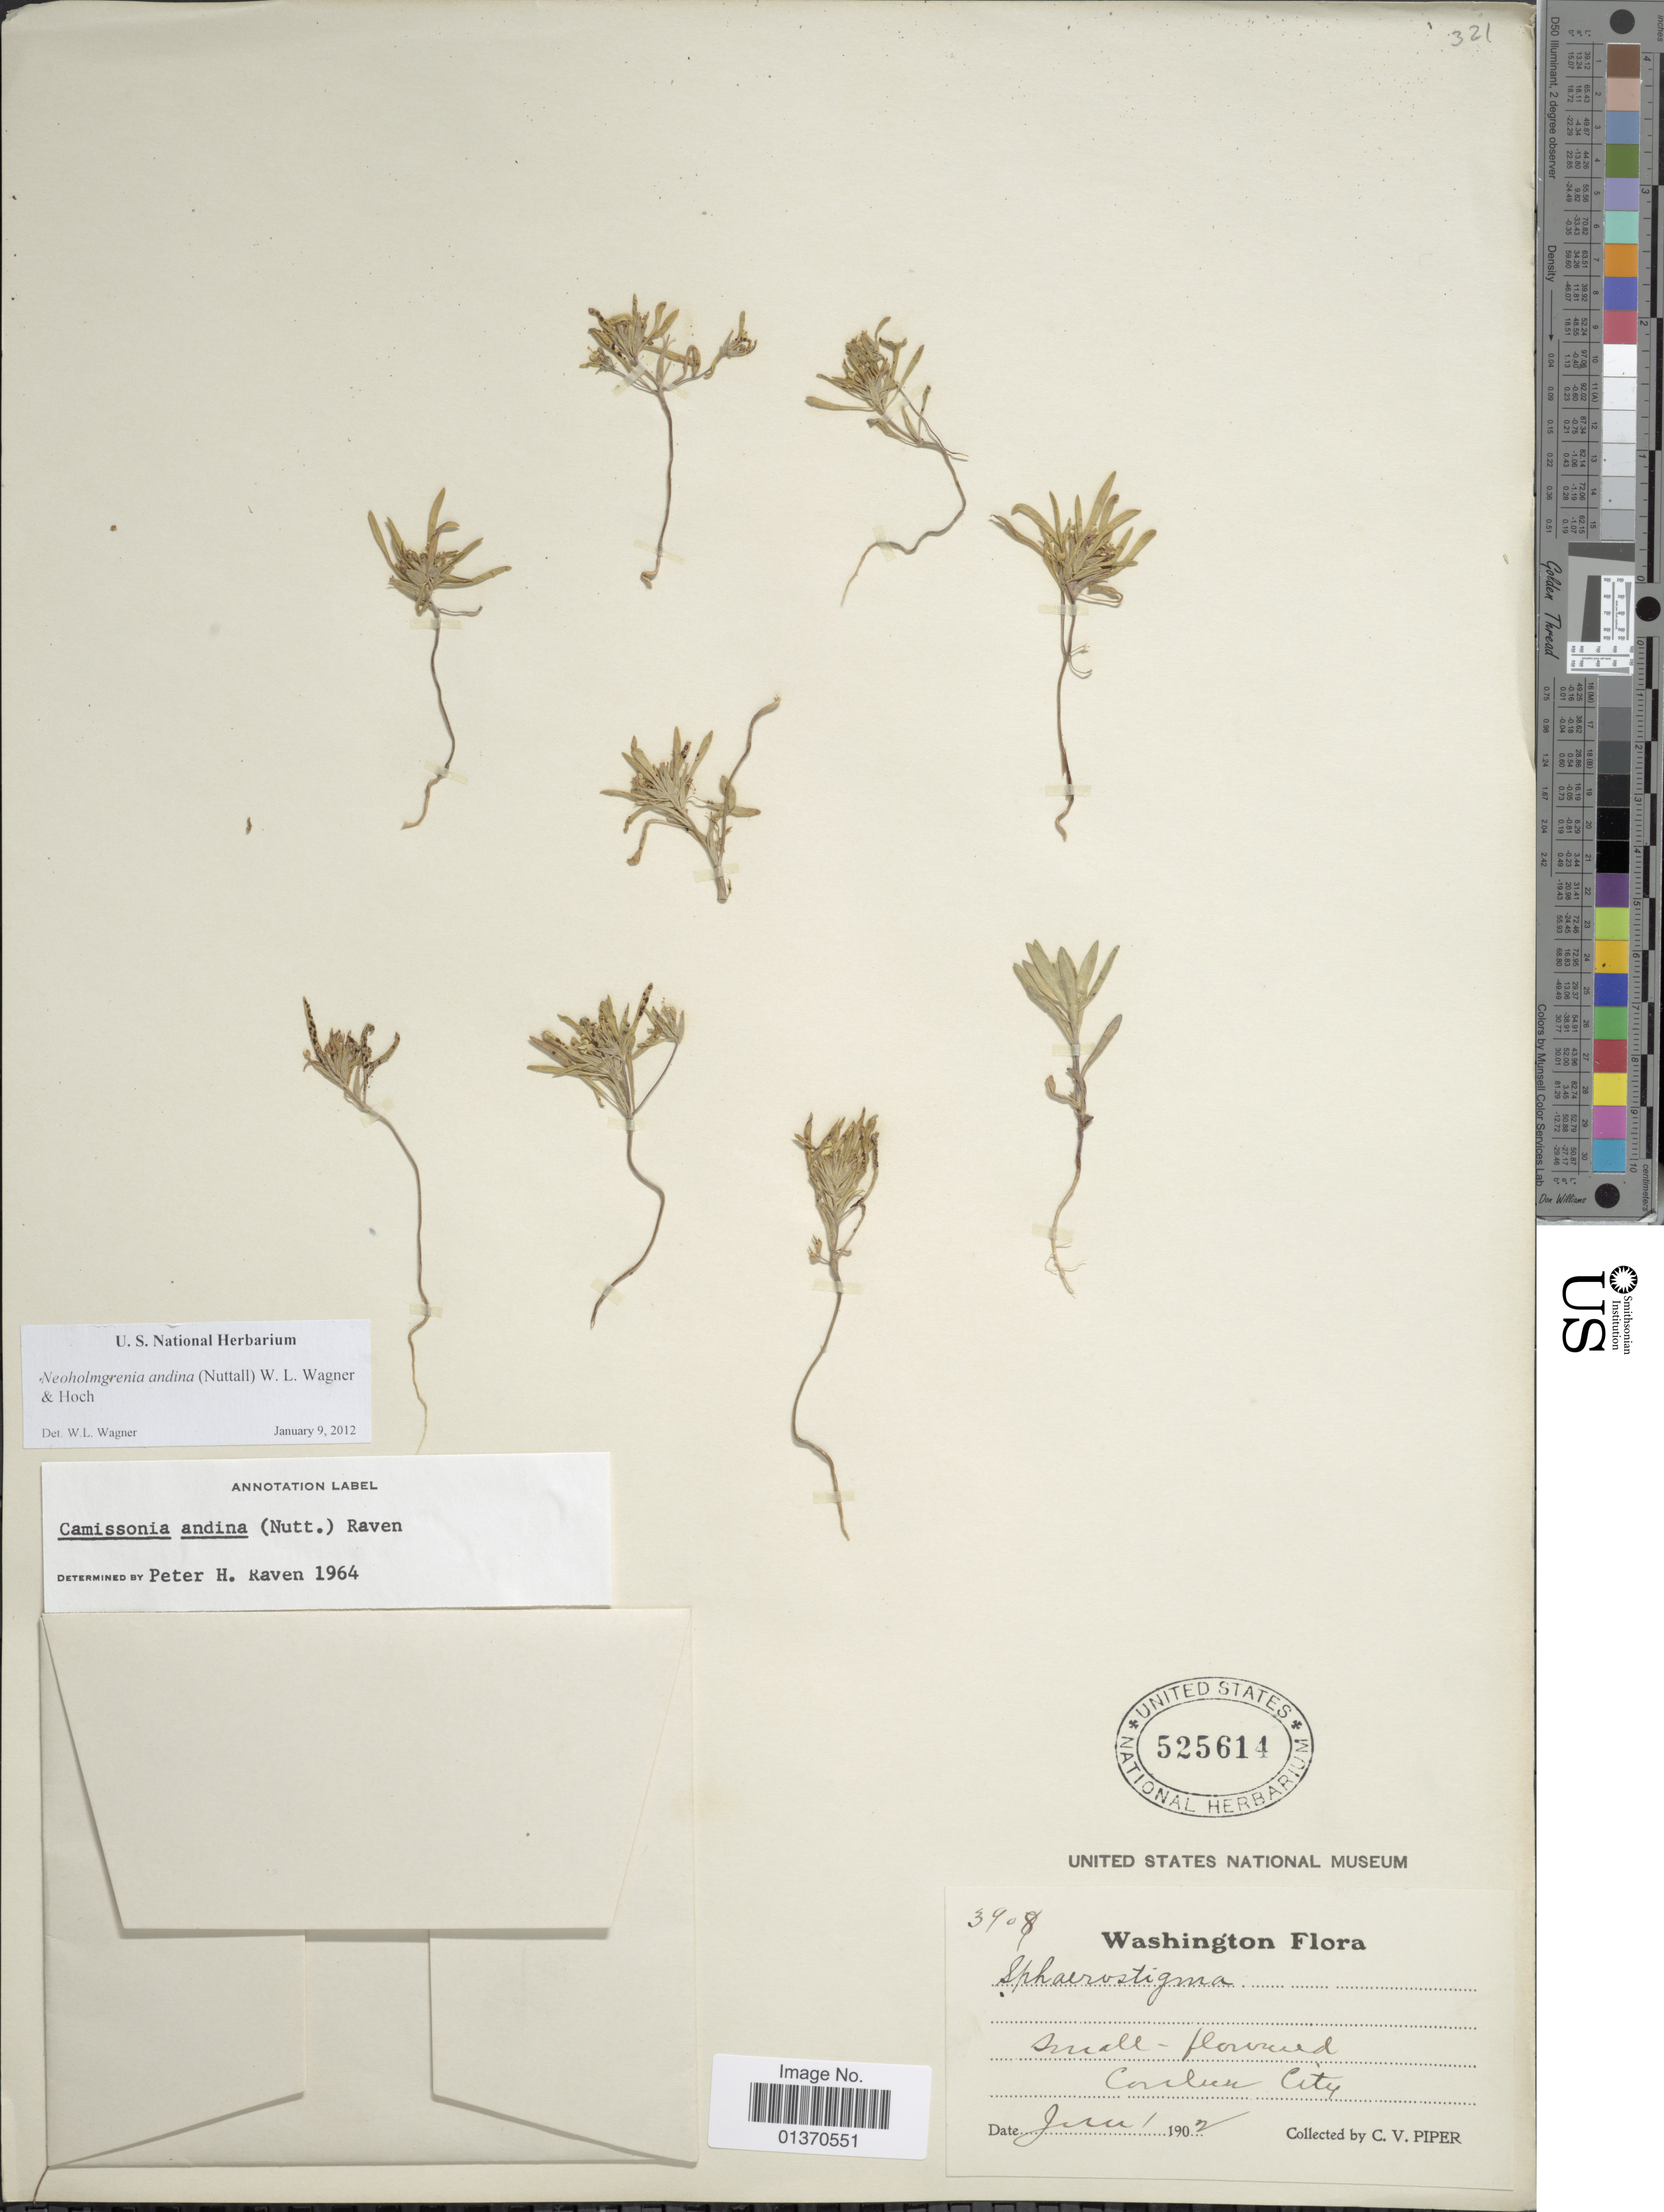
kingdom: Plantae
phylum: Tracheophyta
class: Magnoliopsida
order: Myrtales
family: Onagraceae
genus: Neoholmgrenia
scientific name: Neoholmgrenia andina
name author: (Nutt.) W.L. Wagner & Hoch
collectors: C. V. Piper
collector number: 3908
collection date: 1902-06-01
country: United States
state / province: Washington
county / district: Grant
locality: Coulee City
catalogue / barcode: US 525614